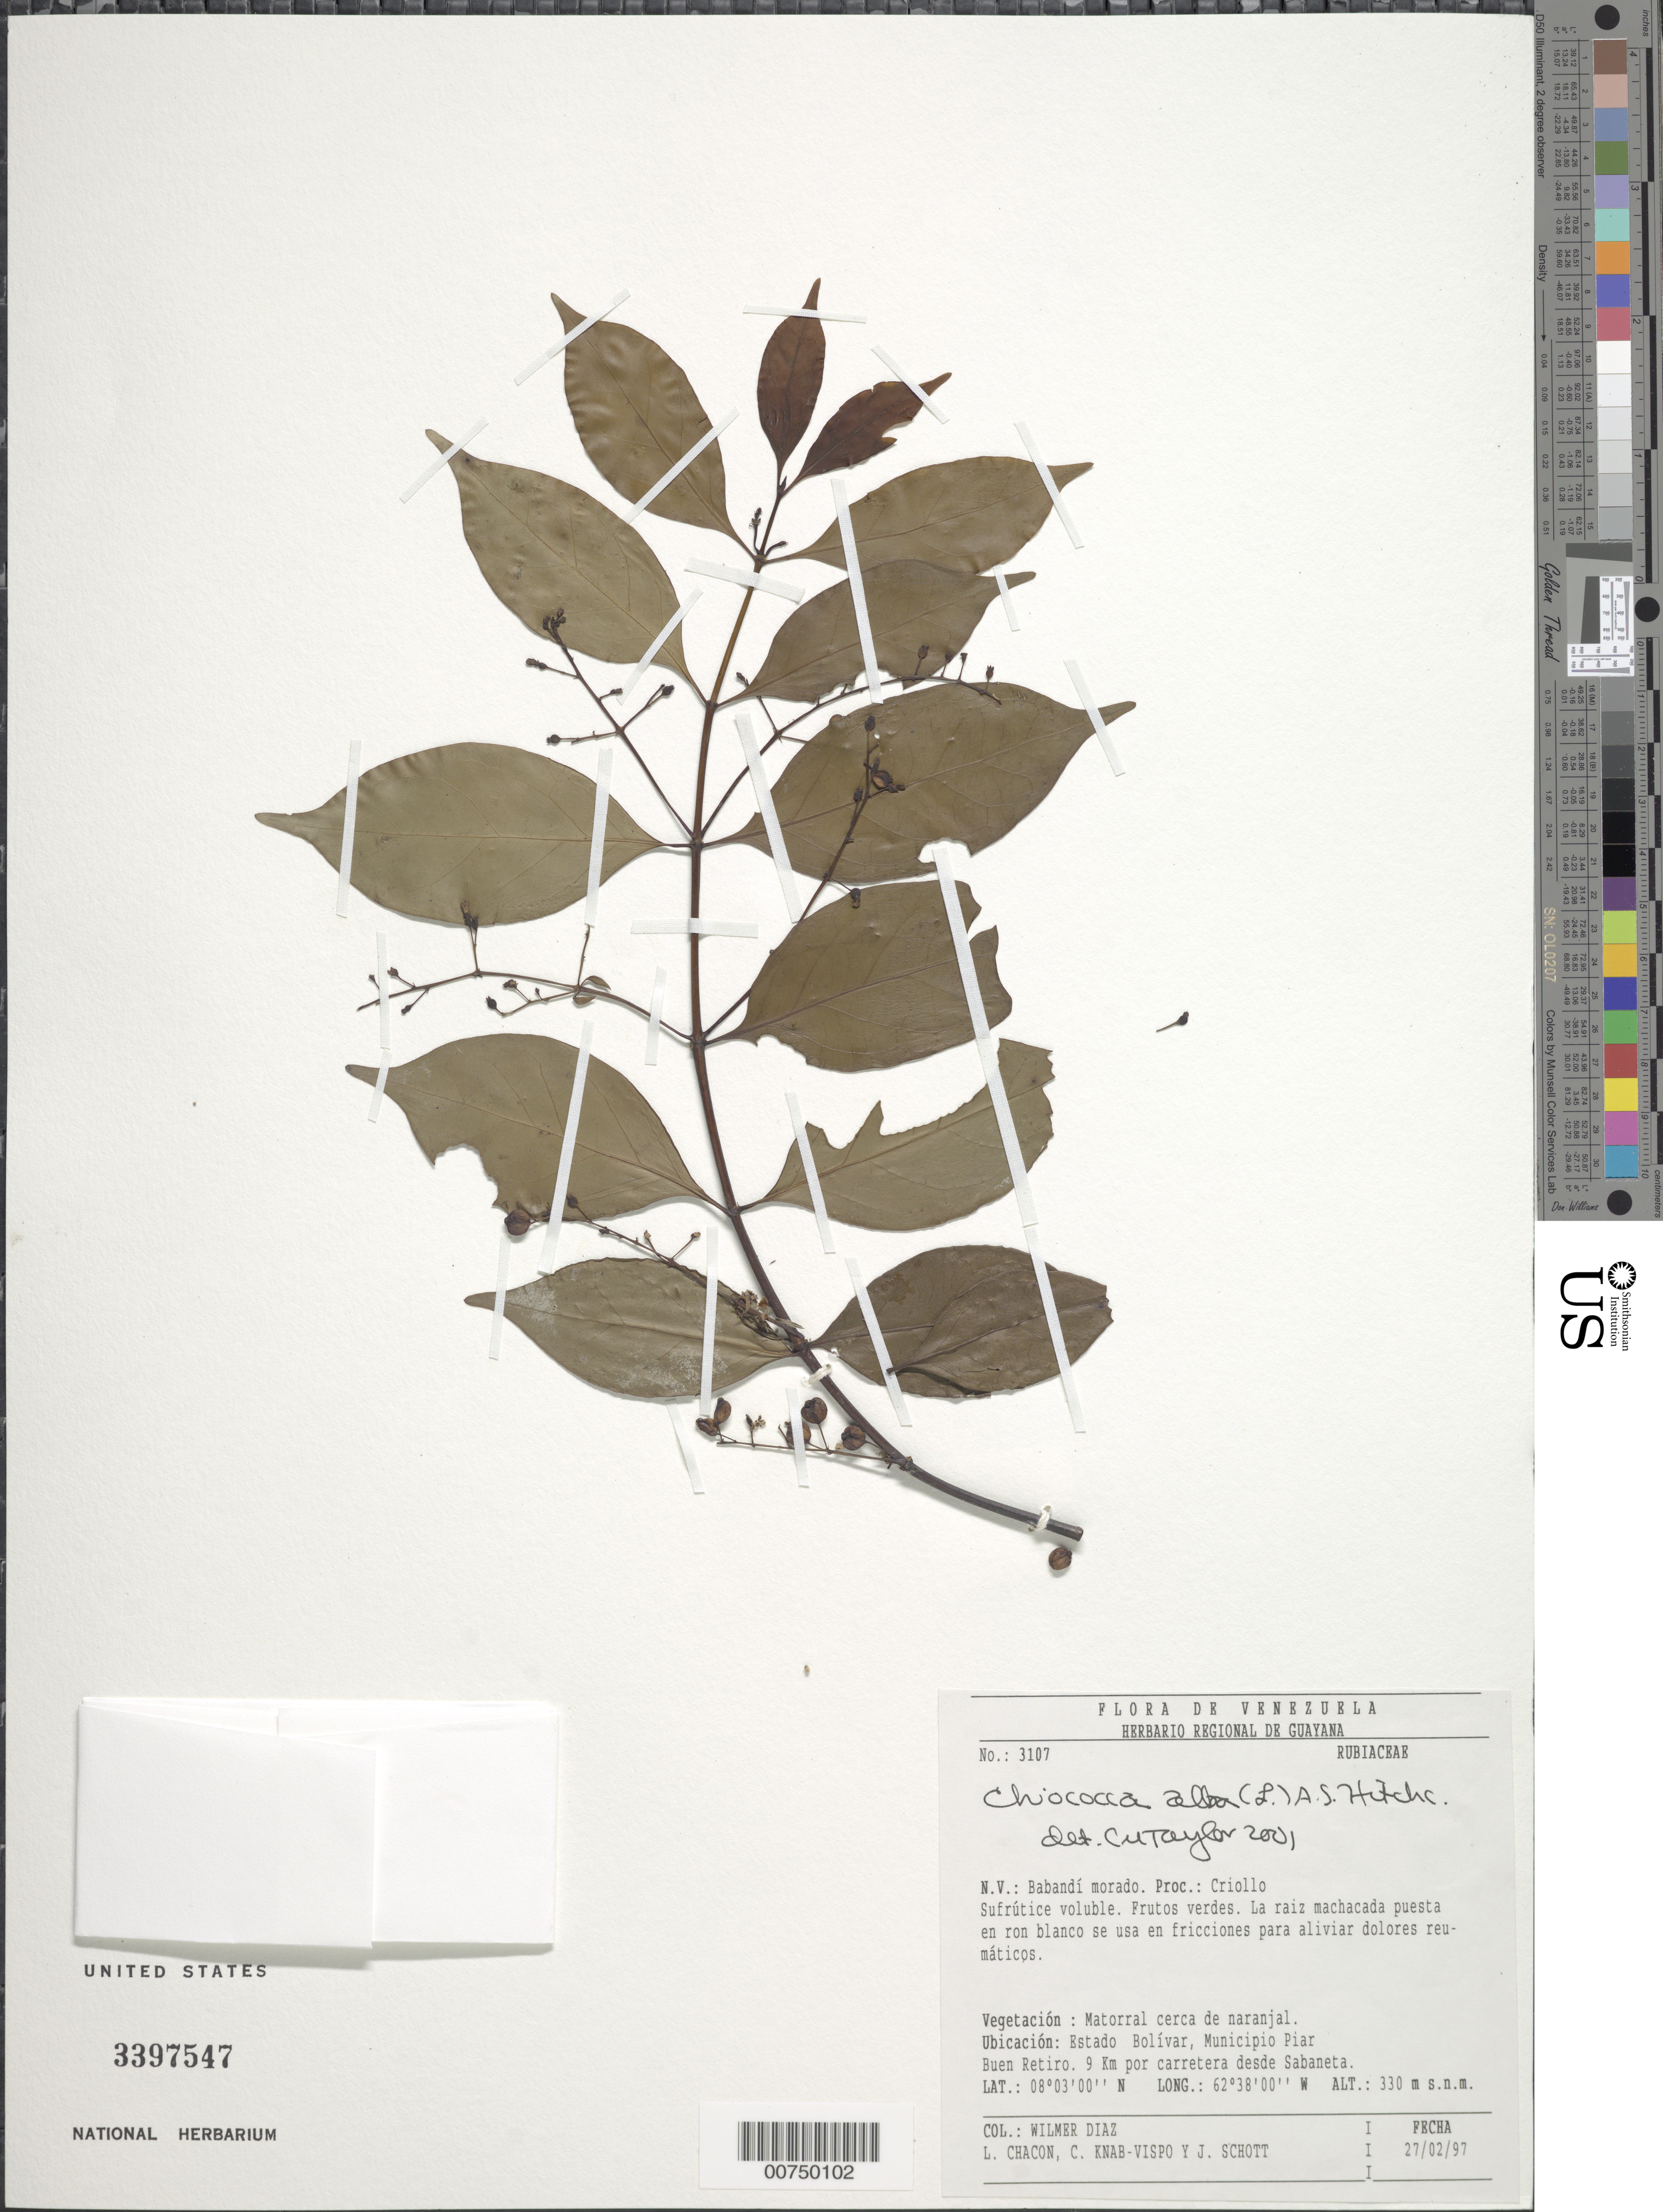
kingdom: Plantae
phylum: Tracheophyta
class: Magnoliopsida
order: Gentianales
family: Rubiaceae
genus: Chiococca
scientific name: Chiococca alba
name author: (L.) Hitchc.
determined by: Taylor, Charlotte M.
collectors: W. Díaz P., L. Chacon, C. Knab-Vispo & J. Schott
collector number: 3107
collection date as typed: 27-Feb-97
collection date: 1997-02-27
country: Venezuela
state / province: Bolívar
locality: Mun. Piar, Buen Retiro, 9 km por carretera desde Sabaneta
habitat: Matorral cera de naranjal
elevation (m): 330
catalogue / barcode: US 3397547